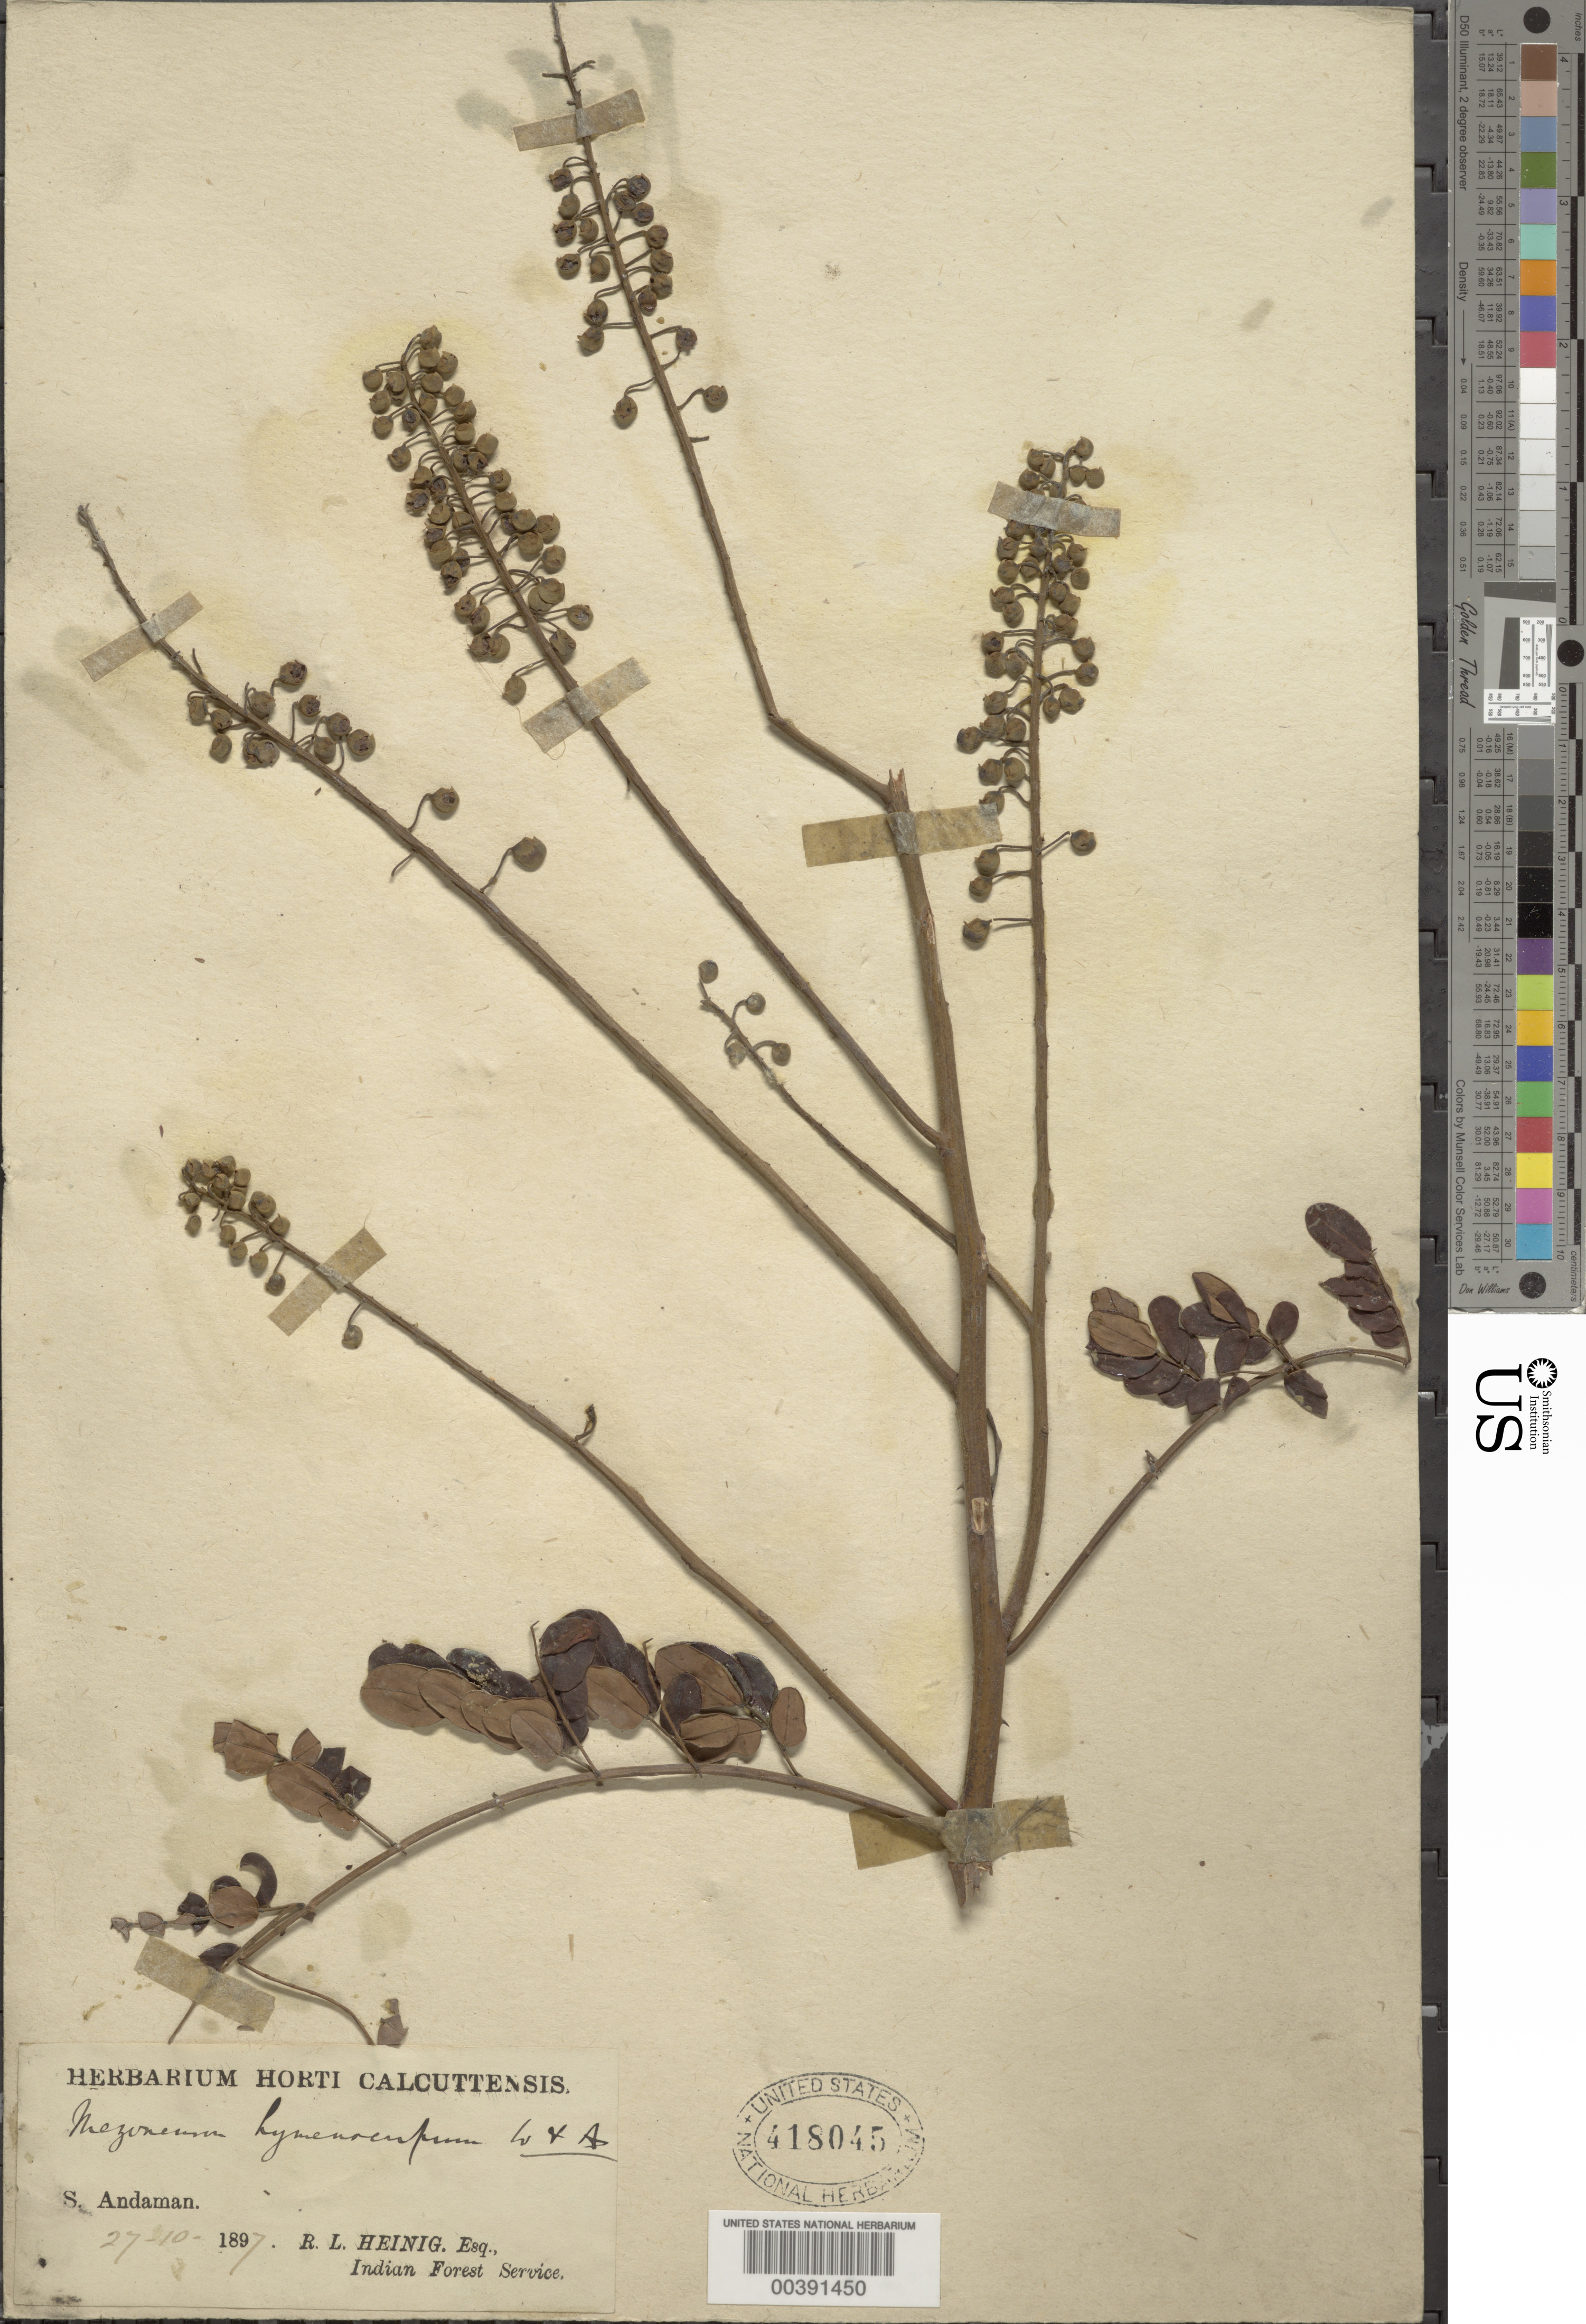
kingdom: Plantae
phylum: Tracheophyta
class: Magnoliopsida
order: Fabales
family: Fabaceae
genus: Mezoneuron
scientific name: Mezoneuron hymenocarpum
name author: Wight & Arn. ex Prain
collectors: R. Heinig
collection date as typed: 27 Oct 1897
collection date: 1897-10-27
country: India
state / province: Andaman and Nicobar Islands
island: South Andaman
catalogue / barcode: US 418045